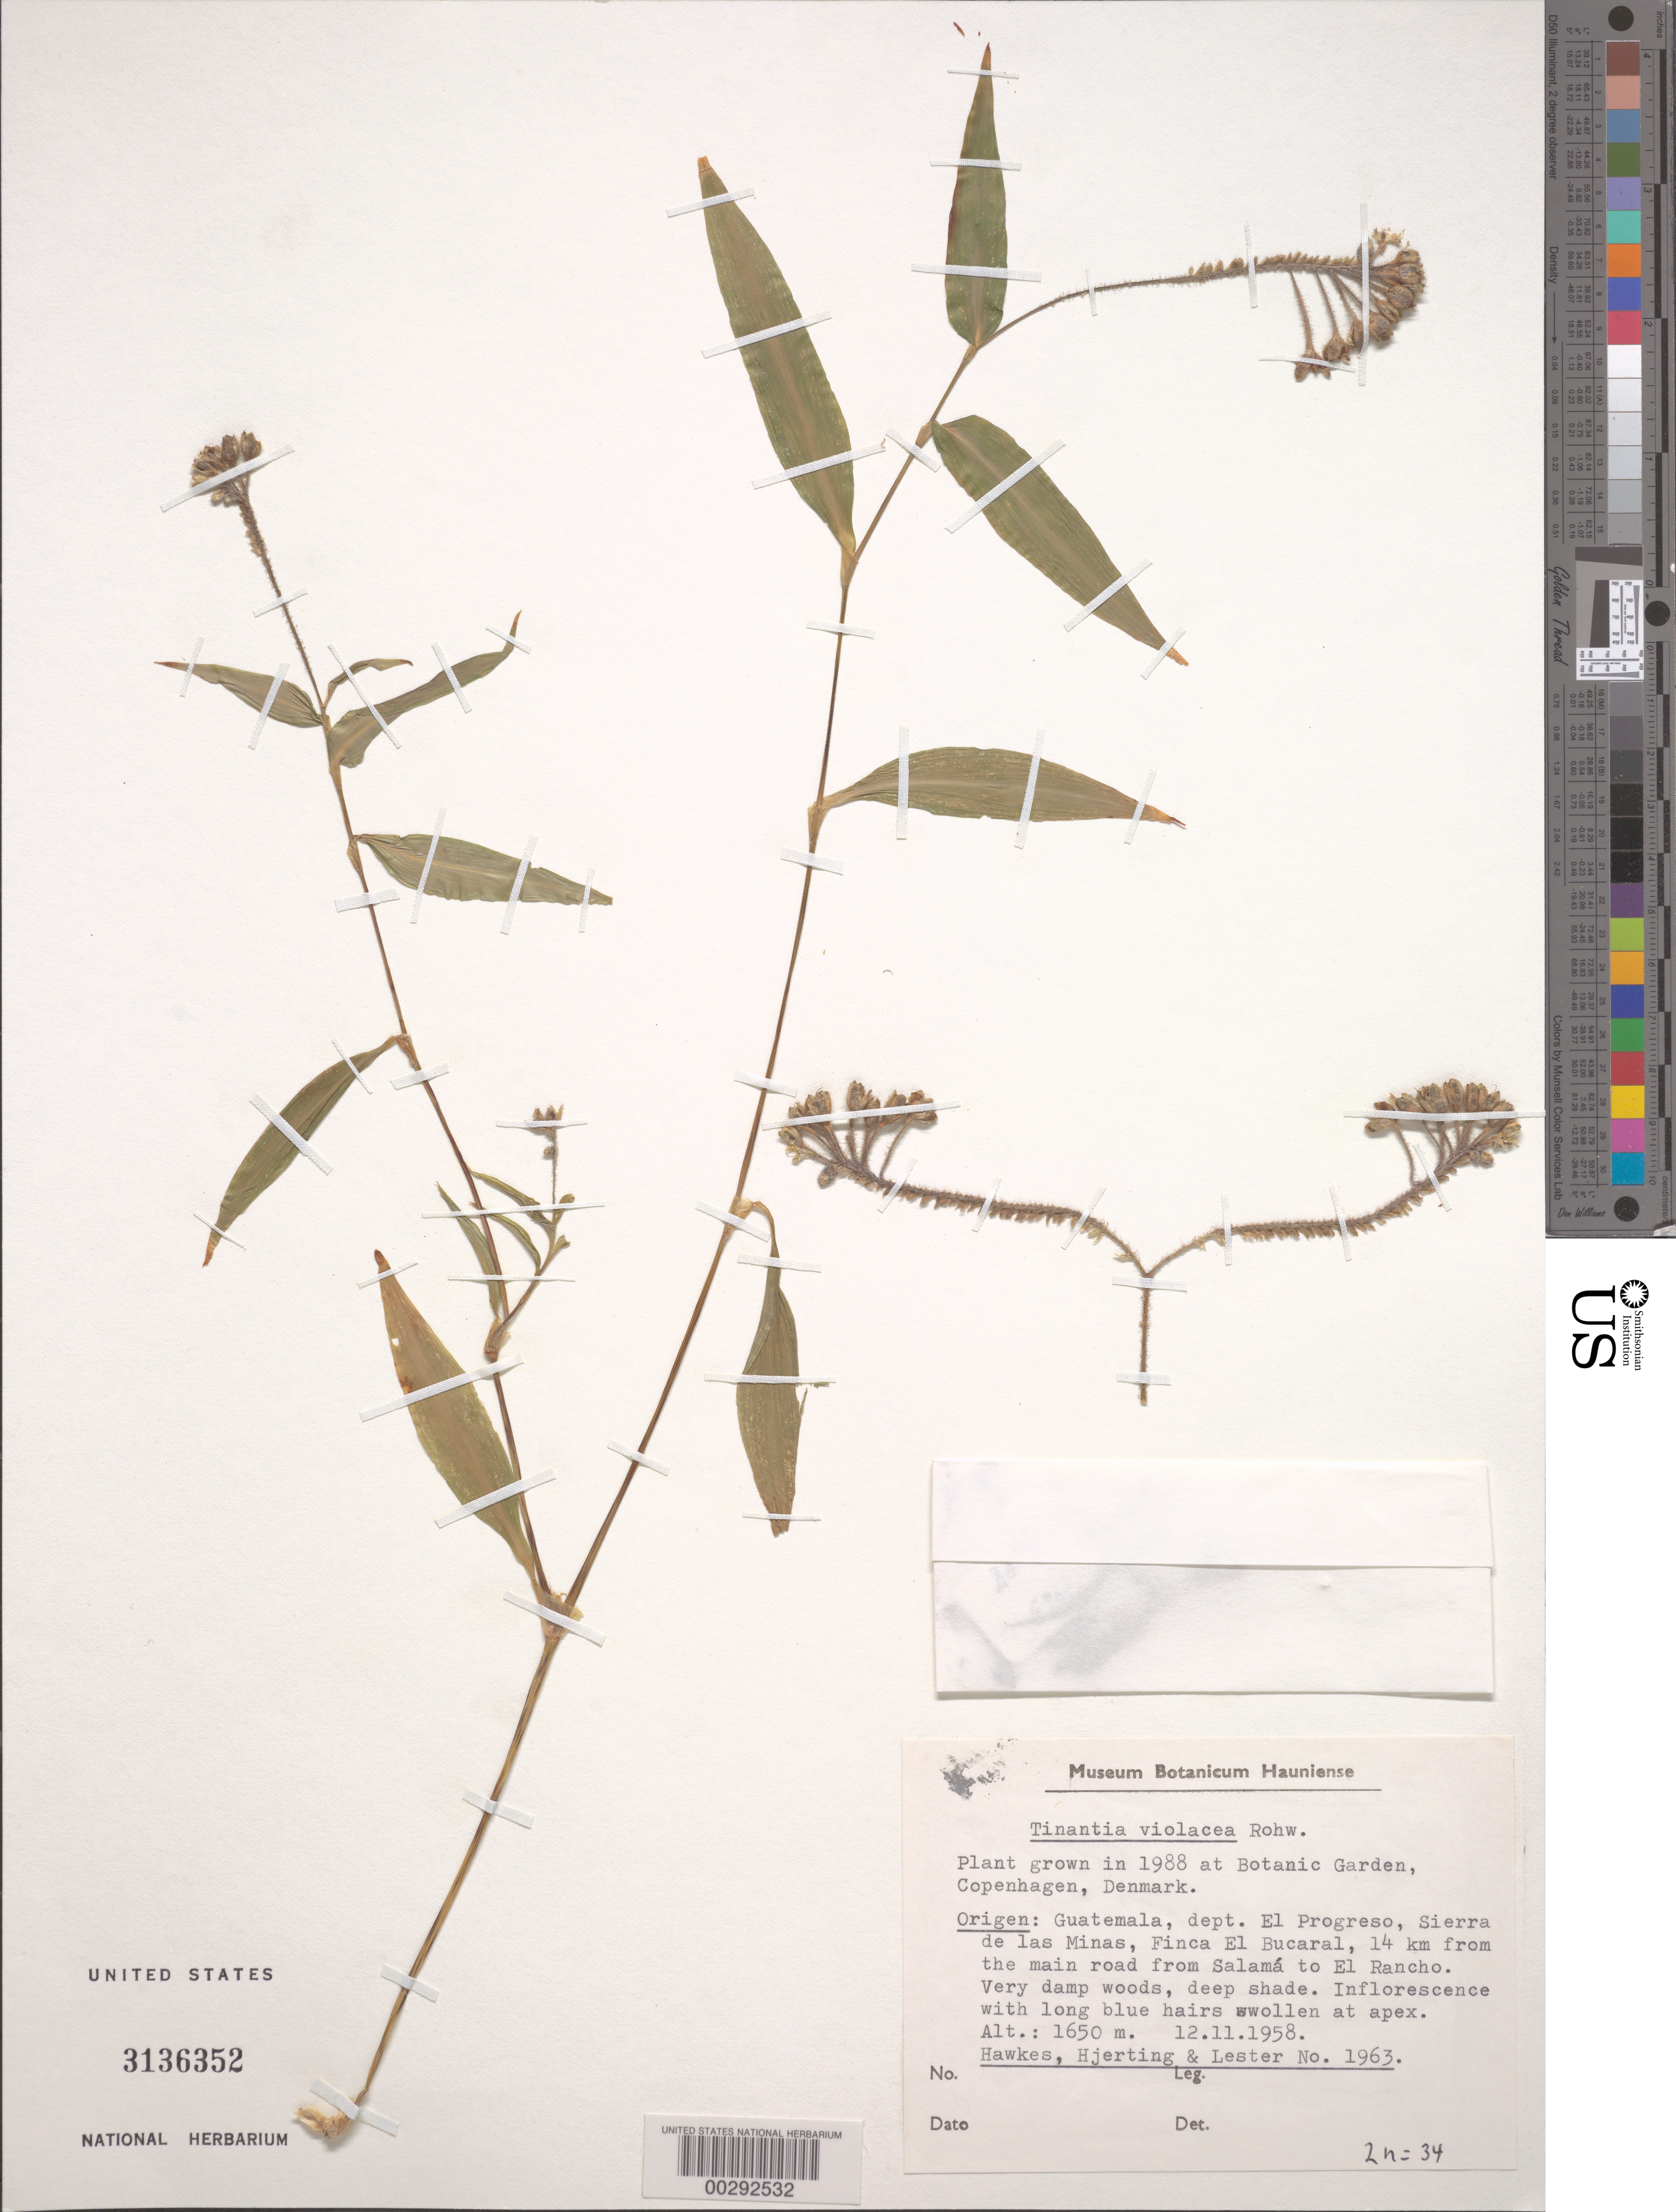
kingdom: Plantae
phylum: Tracheophyta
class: Liliopsida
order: Commelinales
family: Commelinaceae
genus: Tinantia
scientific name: Tinantia violacea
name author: Rohweder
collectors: J. Hawkes, J. P. Hjerting & -- Lester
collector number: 1963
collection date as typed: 12 Nov 1958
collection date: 1958-11-12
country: Guatemala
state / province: El Progreso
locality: Sierra de las Minas, Finca El Bucaral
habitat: Very damp woods deep shade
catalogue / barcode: US 3136352